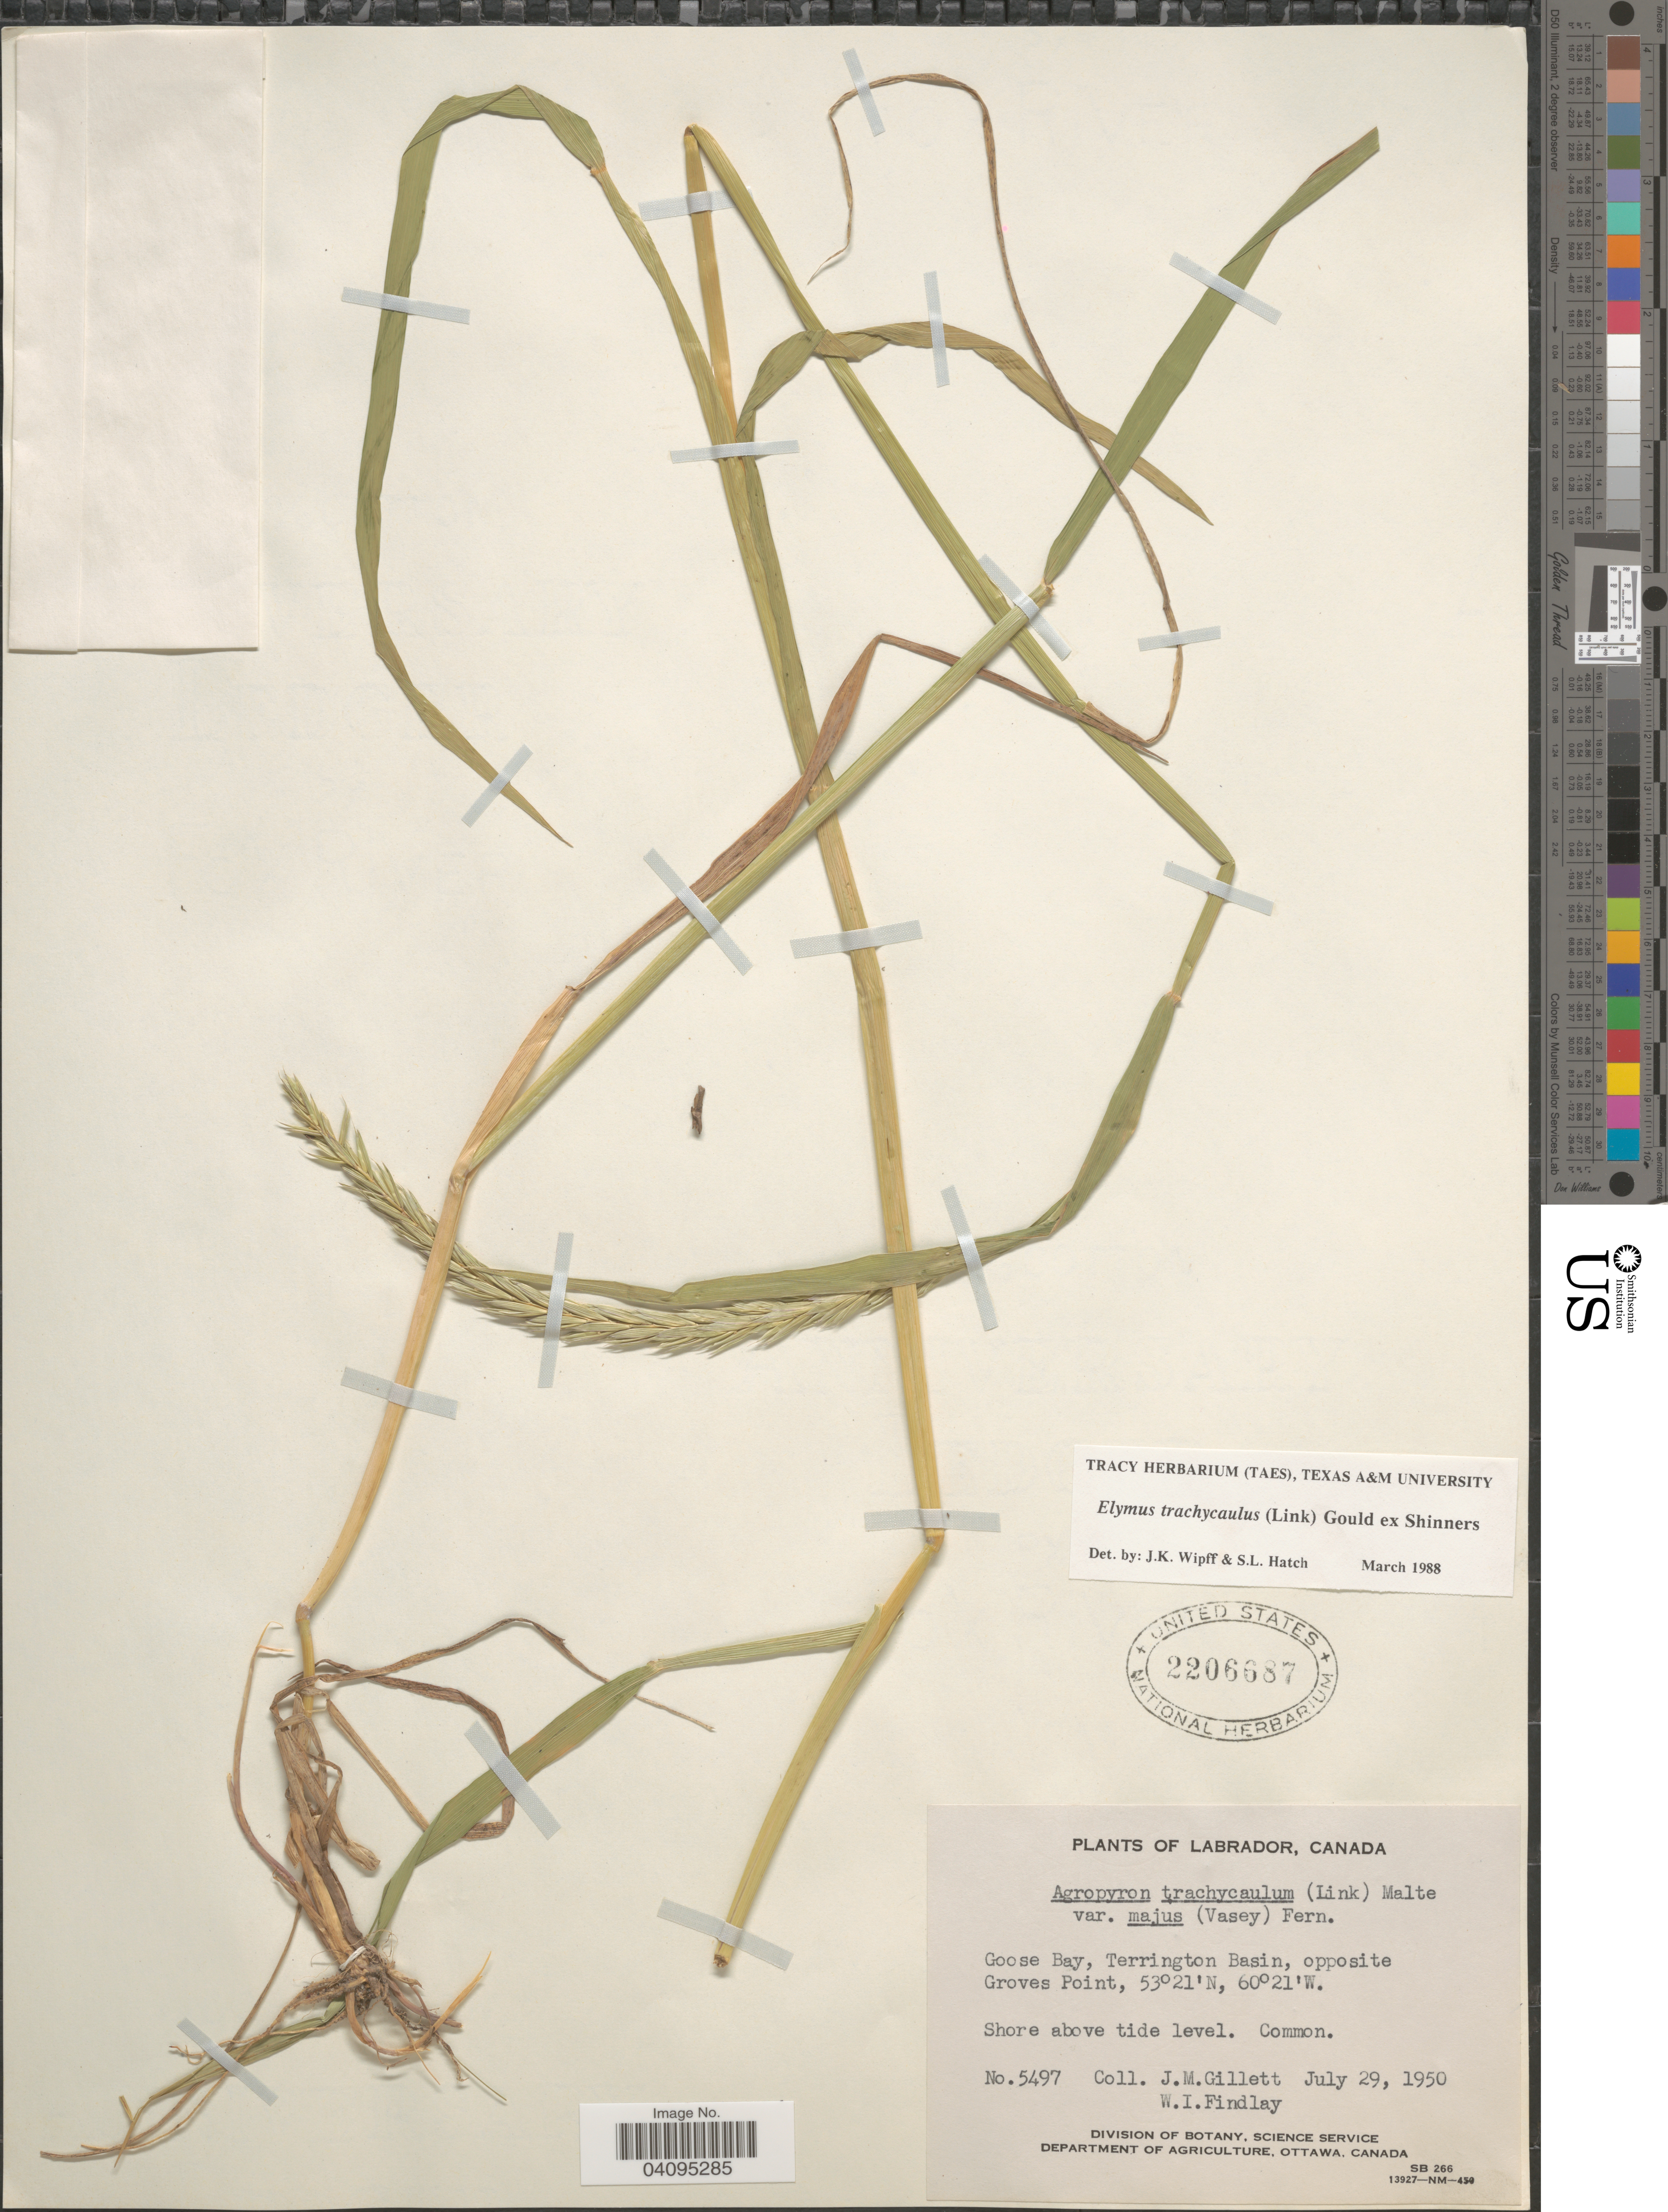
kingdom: Plantae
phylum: Tracheophyta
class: Liliopsida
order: Poales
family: Poaceae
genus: Elymus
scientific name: Elymus trachycaulus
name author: (Link) Gould ex Shinners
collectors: J. M. Gillett & W. Findlay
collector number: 5497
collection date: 1950-07-29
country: Canada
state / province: Newfoundland and Labrador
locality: Labrador. Goose Bay, Terrington Basin, opposite Groves Point.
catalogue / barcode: US 2206687